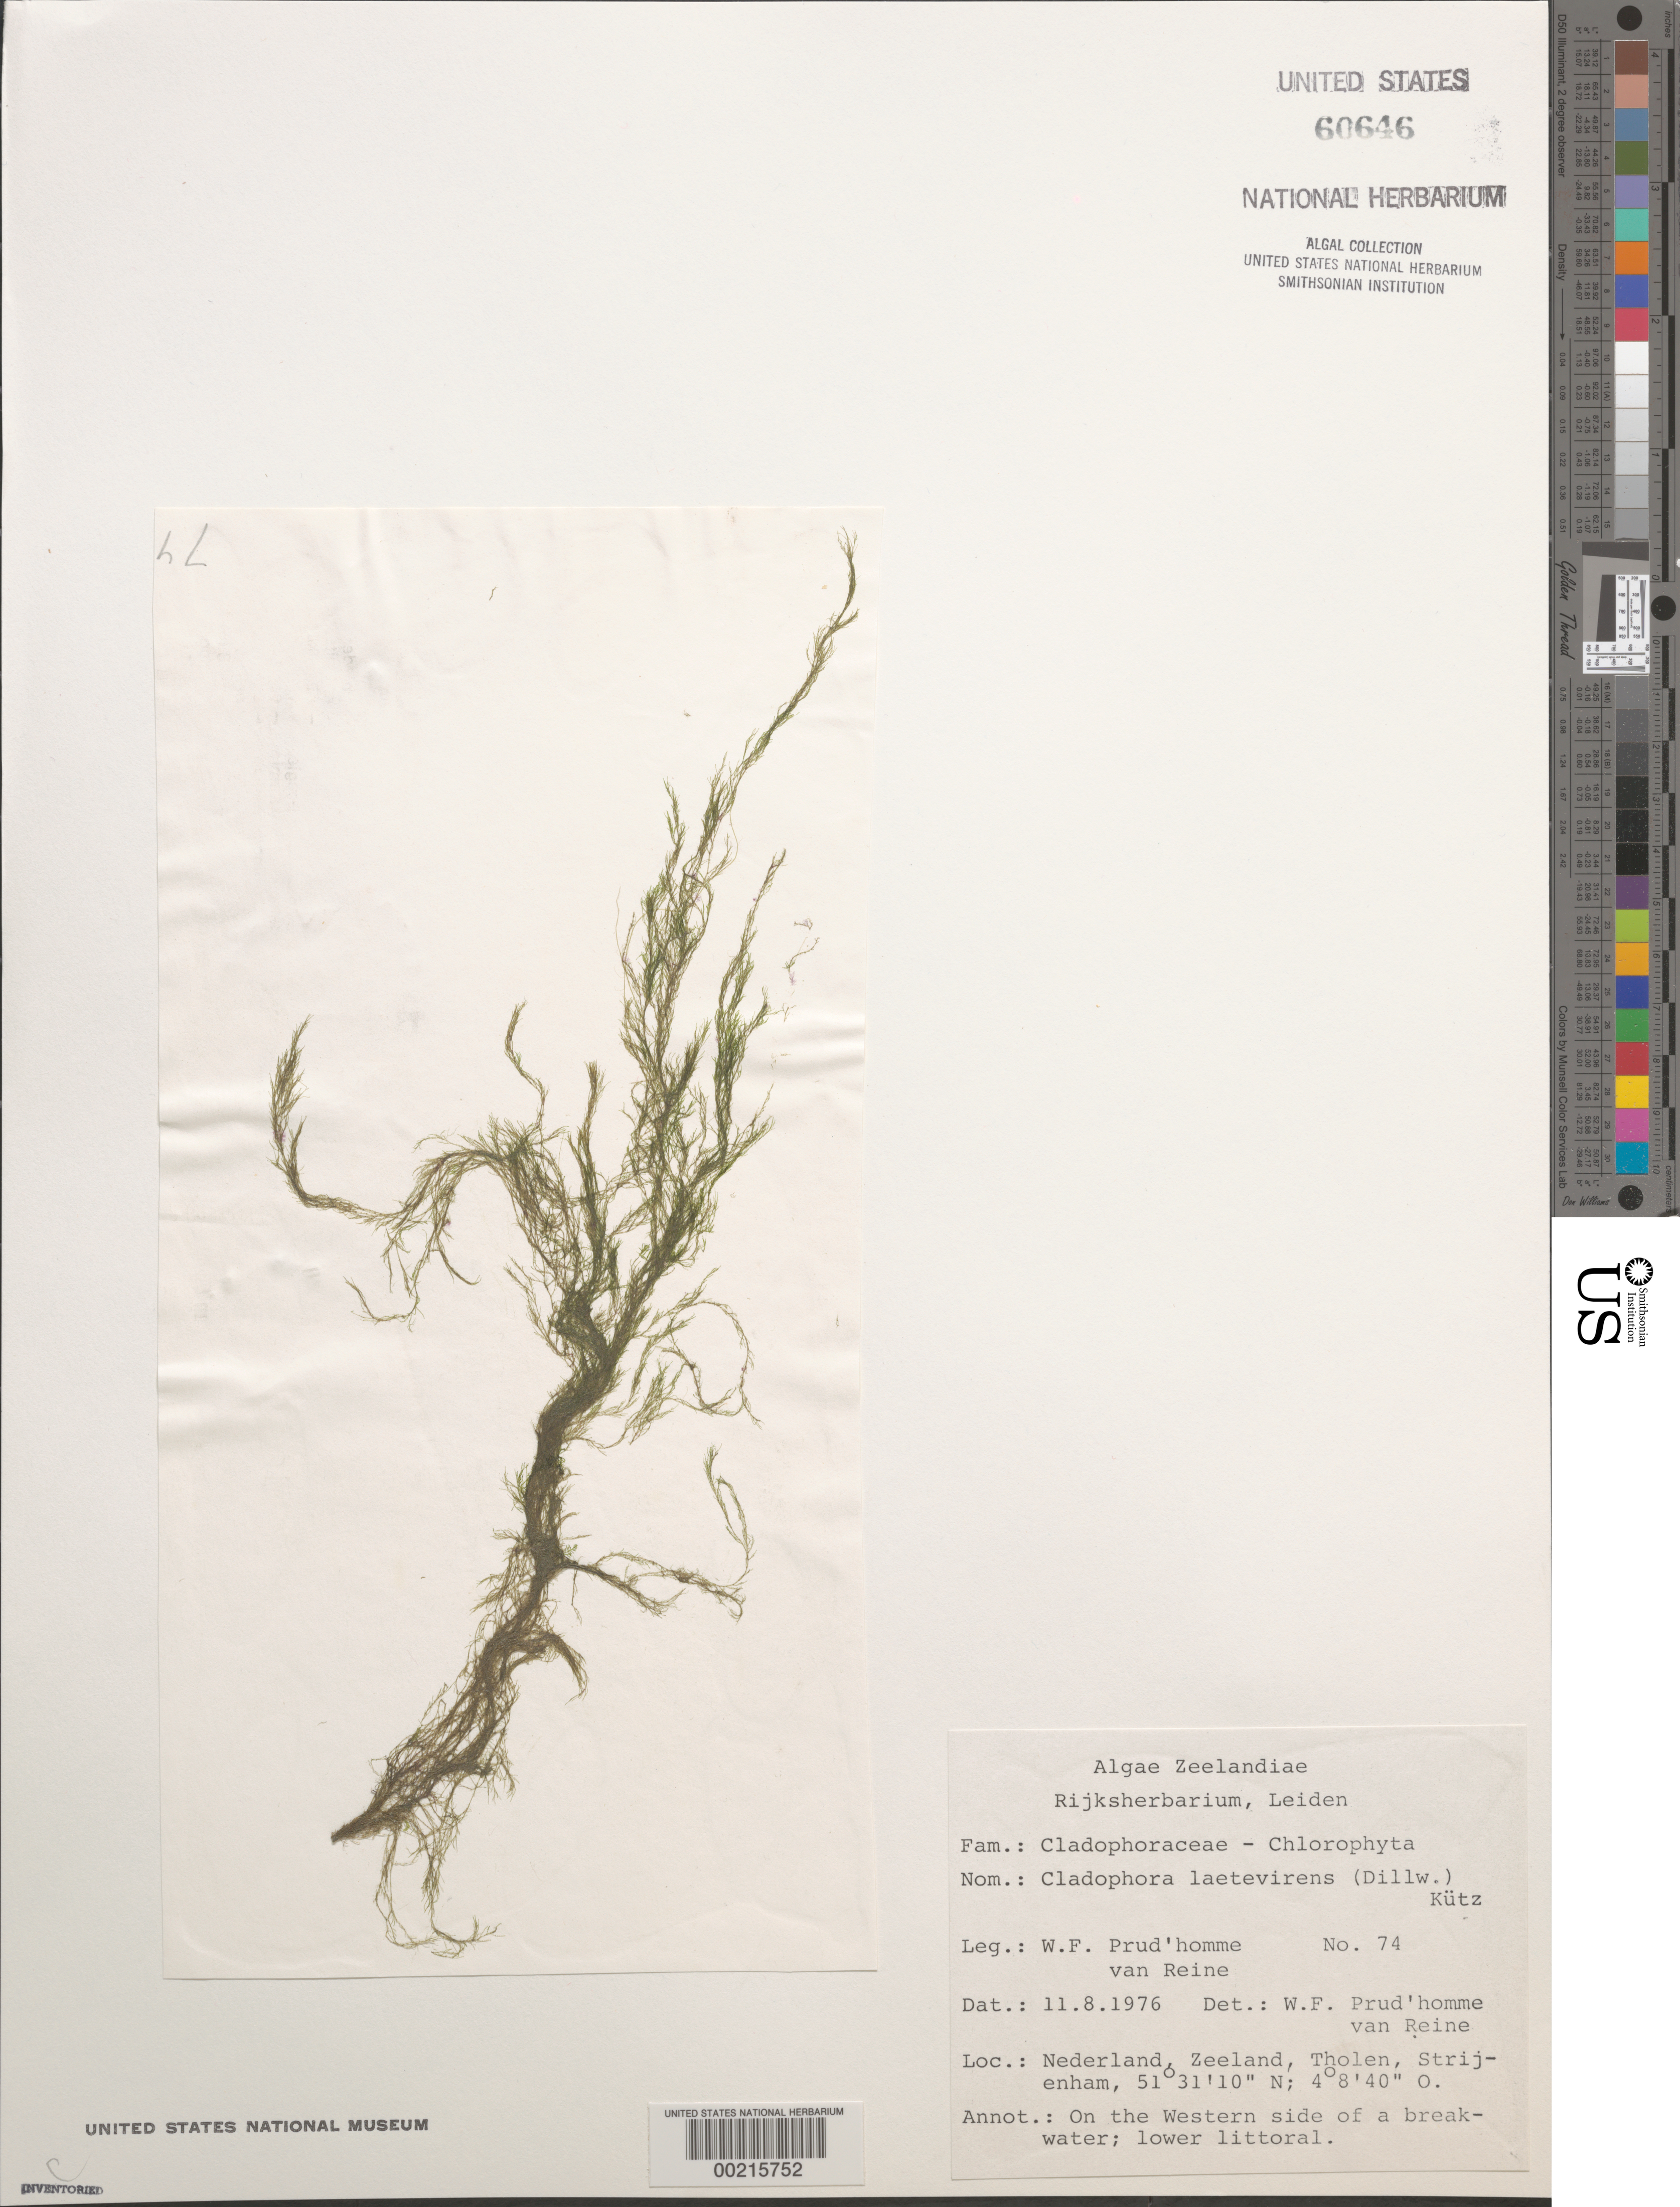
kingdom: Plantae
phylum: Chlorophyta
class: Ulvophyceae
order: Cladophorales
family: Cladophoraceae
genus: Cladophora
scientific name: Cladophora laetevirens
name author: (Dillwyn) Kütz.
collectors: W. Prud'homme van Reine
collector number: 74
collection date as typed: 11 Aug 1976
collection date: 1976-08-11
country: Netherlands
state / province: Zeeland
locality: Tholen, strijenham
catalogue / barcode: US 60646